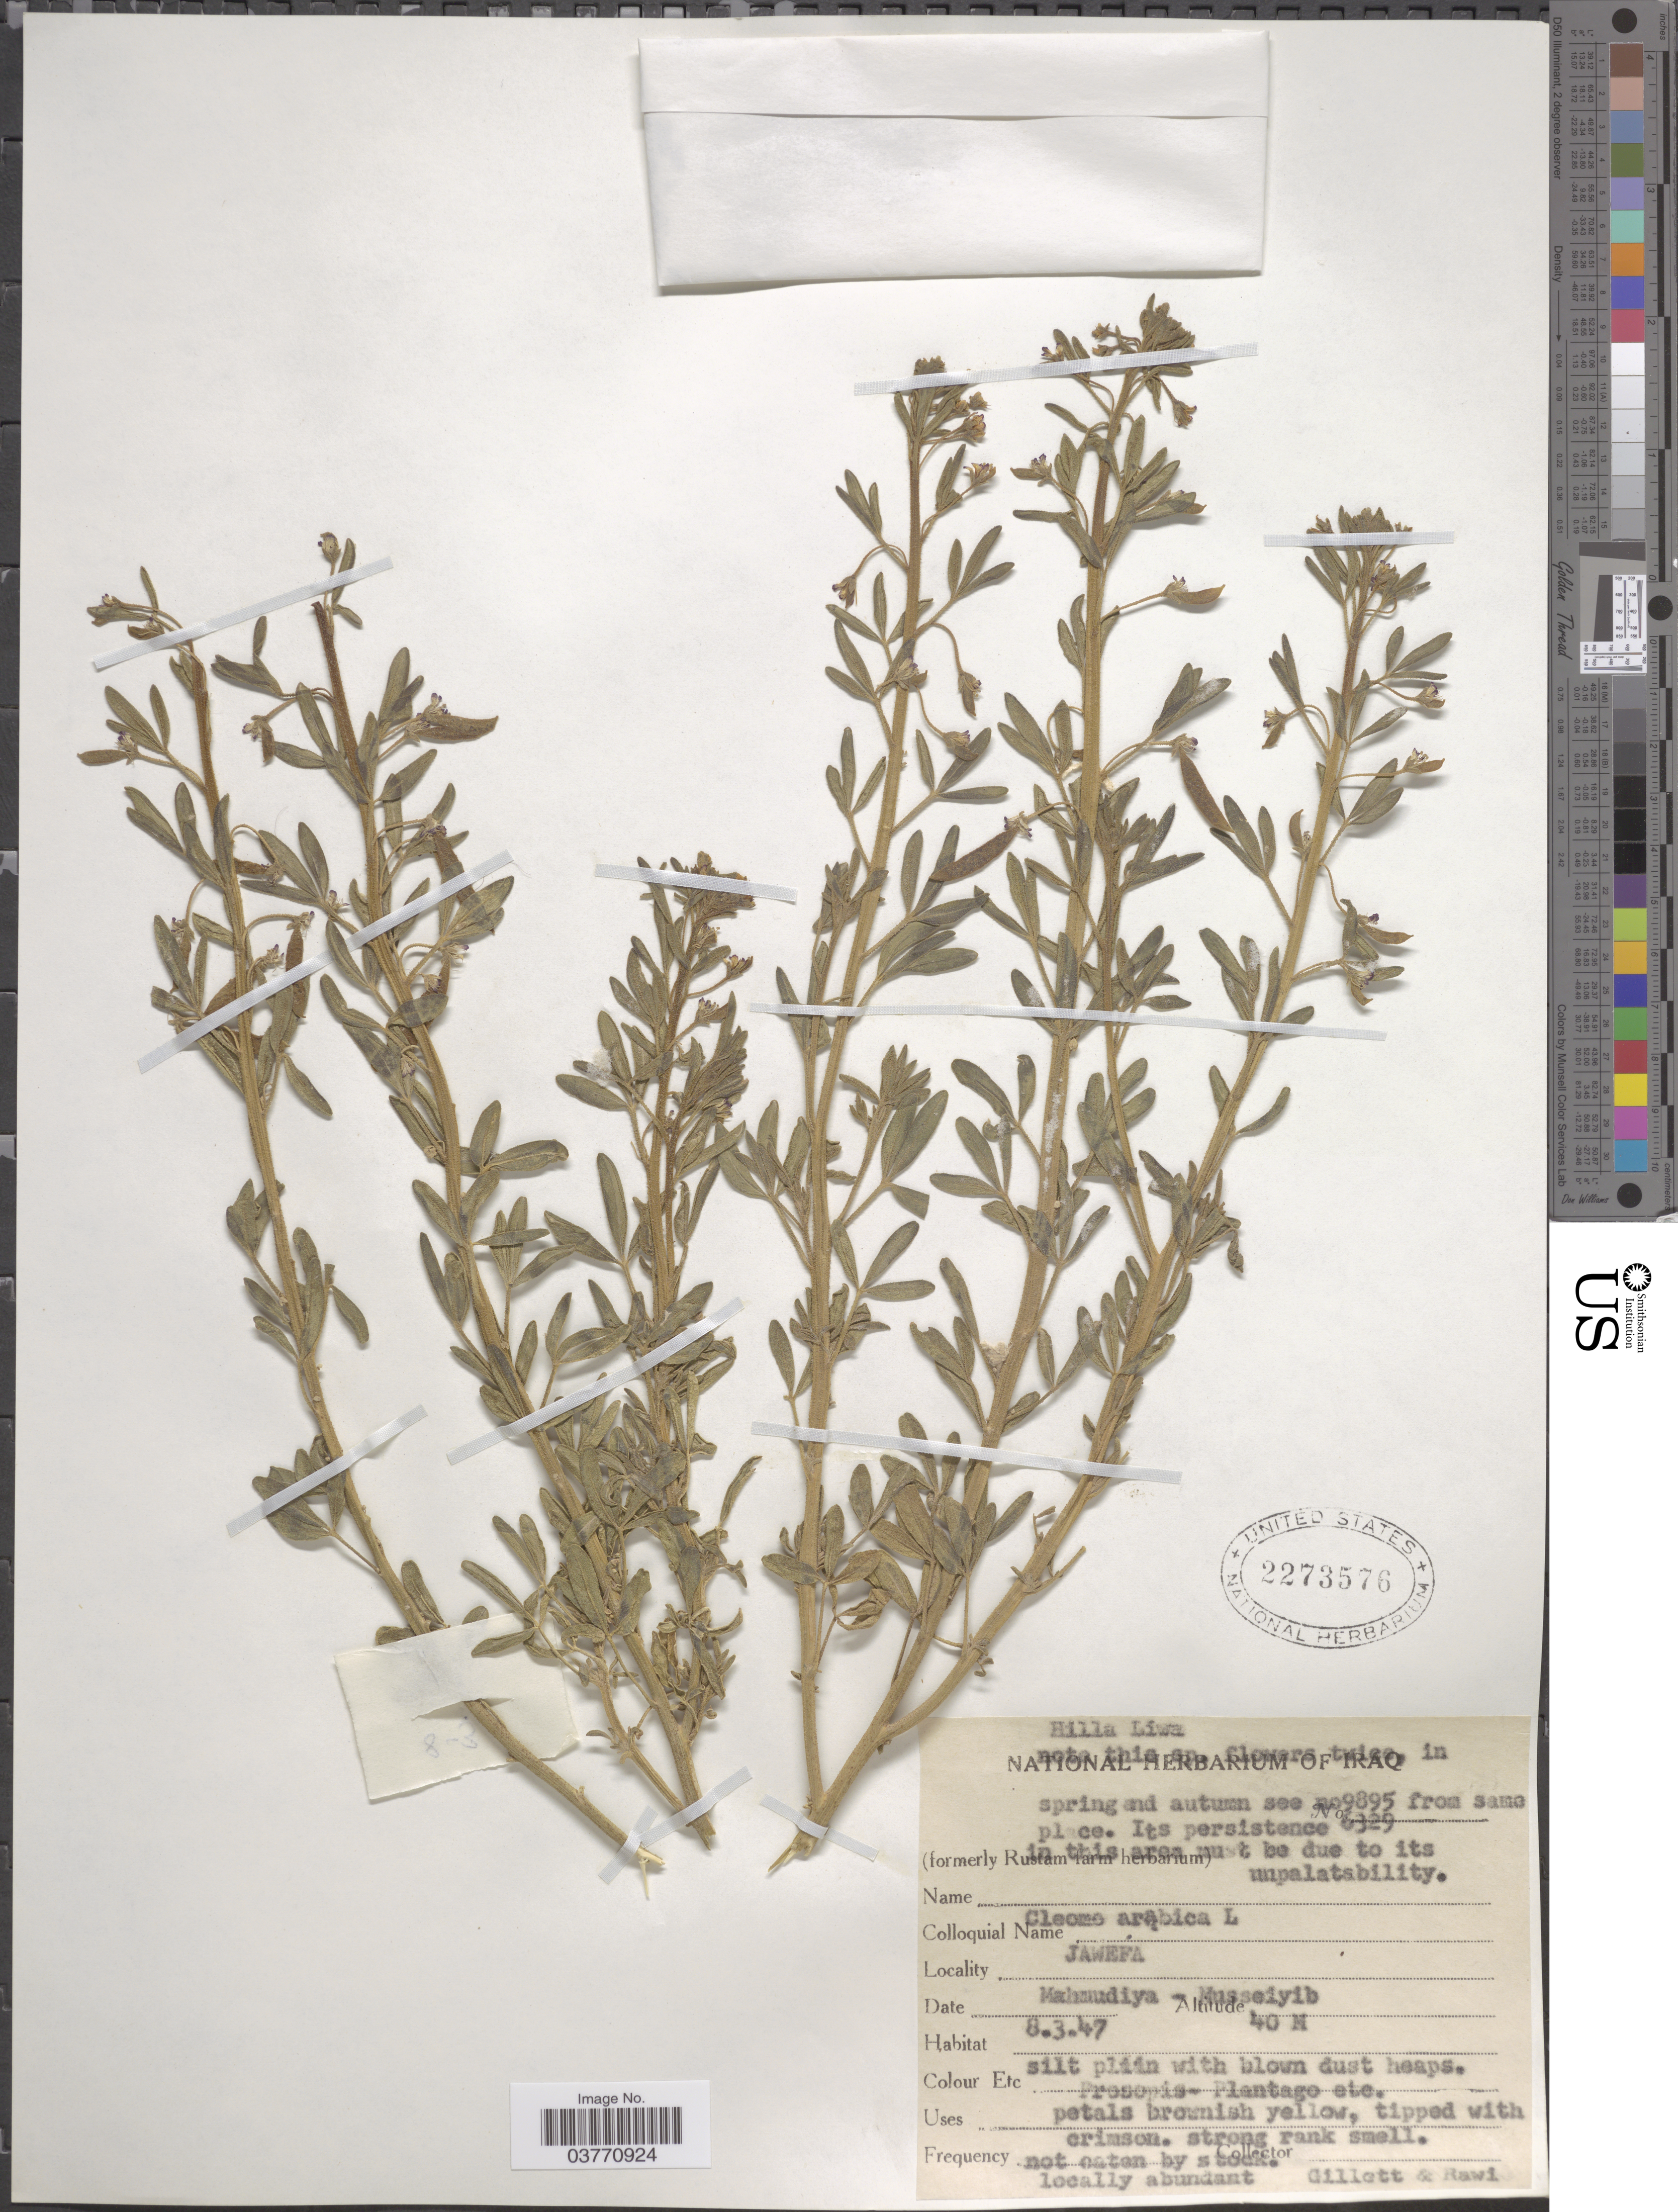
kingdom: Plantae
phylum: Tracheophyta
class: Magnoliopsida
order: Brassicales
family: Cleomaceae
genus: Cleome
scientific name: Cleome arabica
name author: L.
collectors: Gillett, -- & -. Rawi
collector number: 9895?/6329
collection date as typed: Transcribed d/m/y: 8/3/47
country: Iraq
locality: Hilla Liwa. Jawefa. Mahmudiya-Musseiyib.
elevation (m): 40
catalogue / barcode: US 2273576